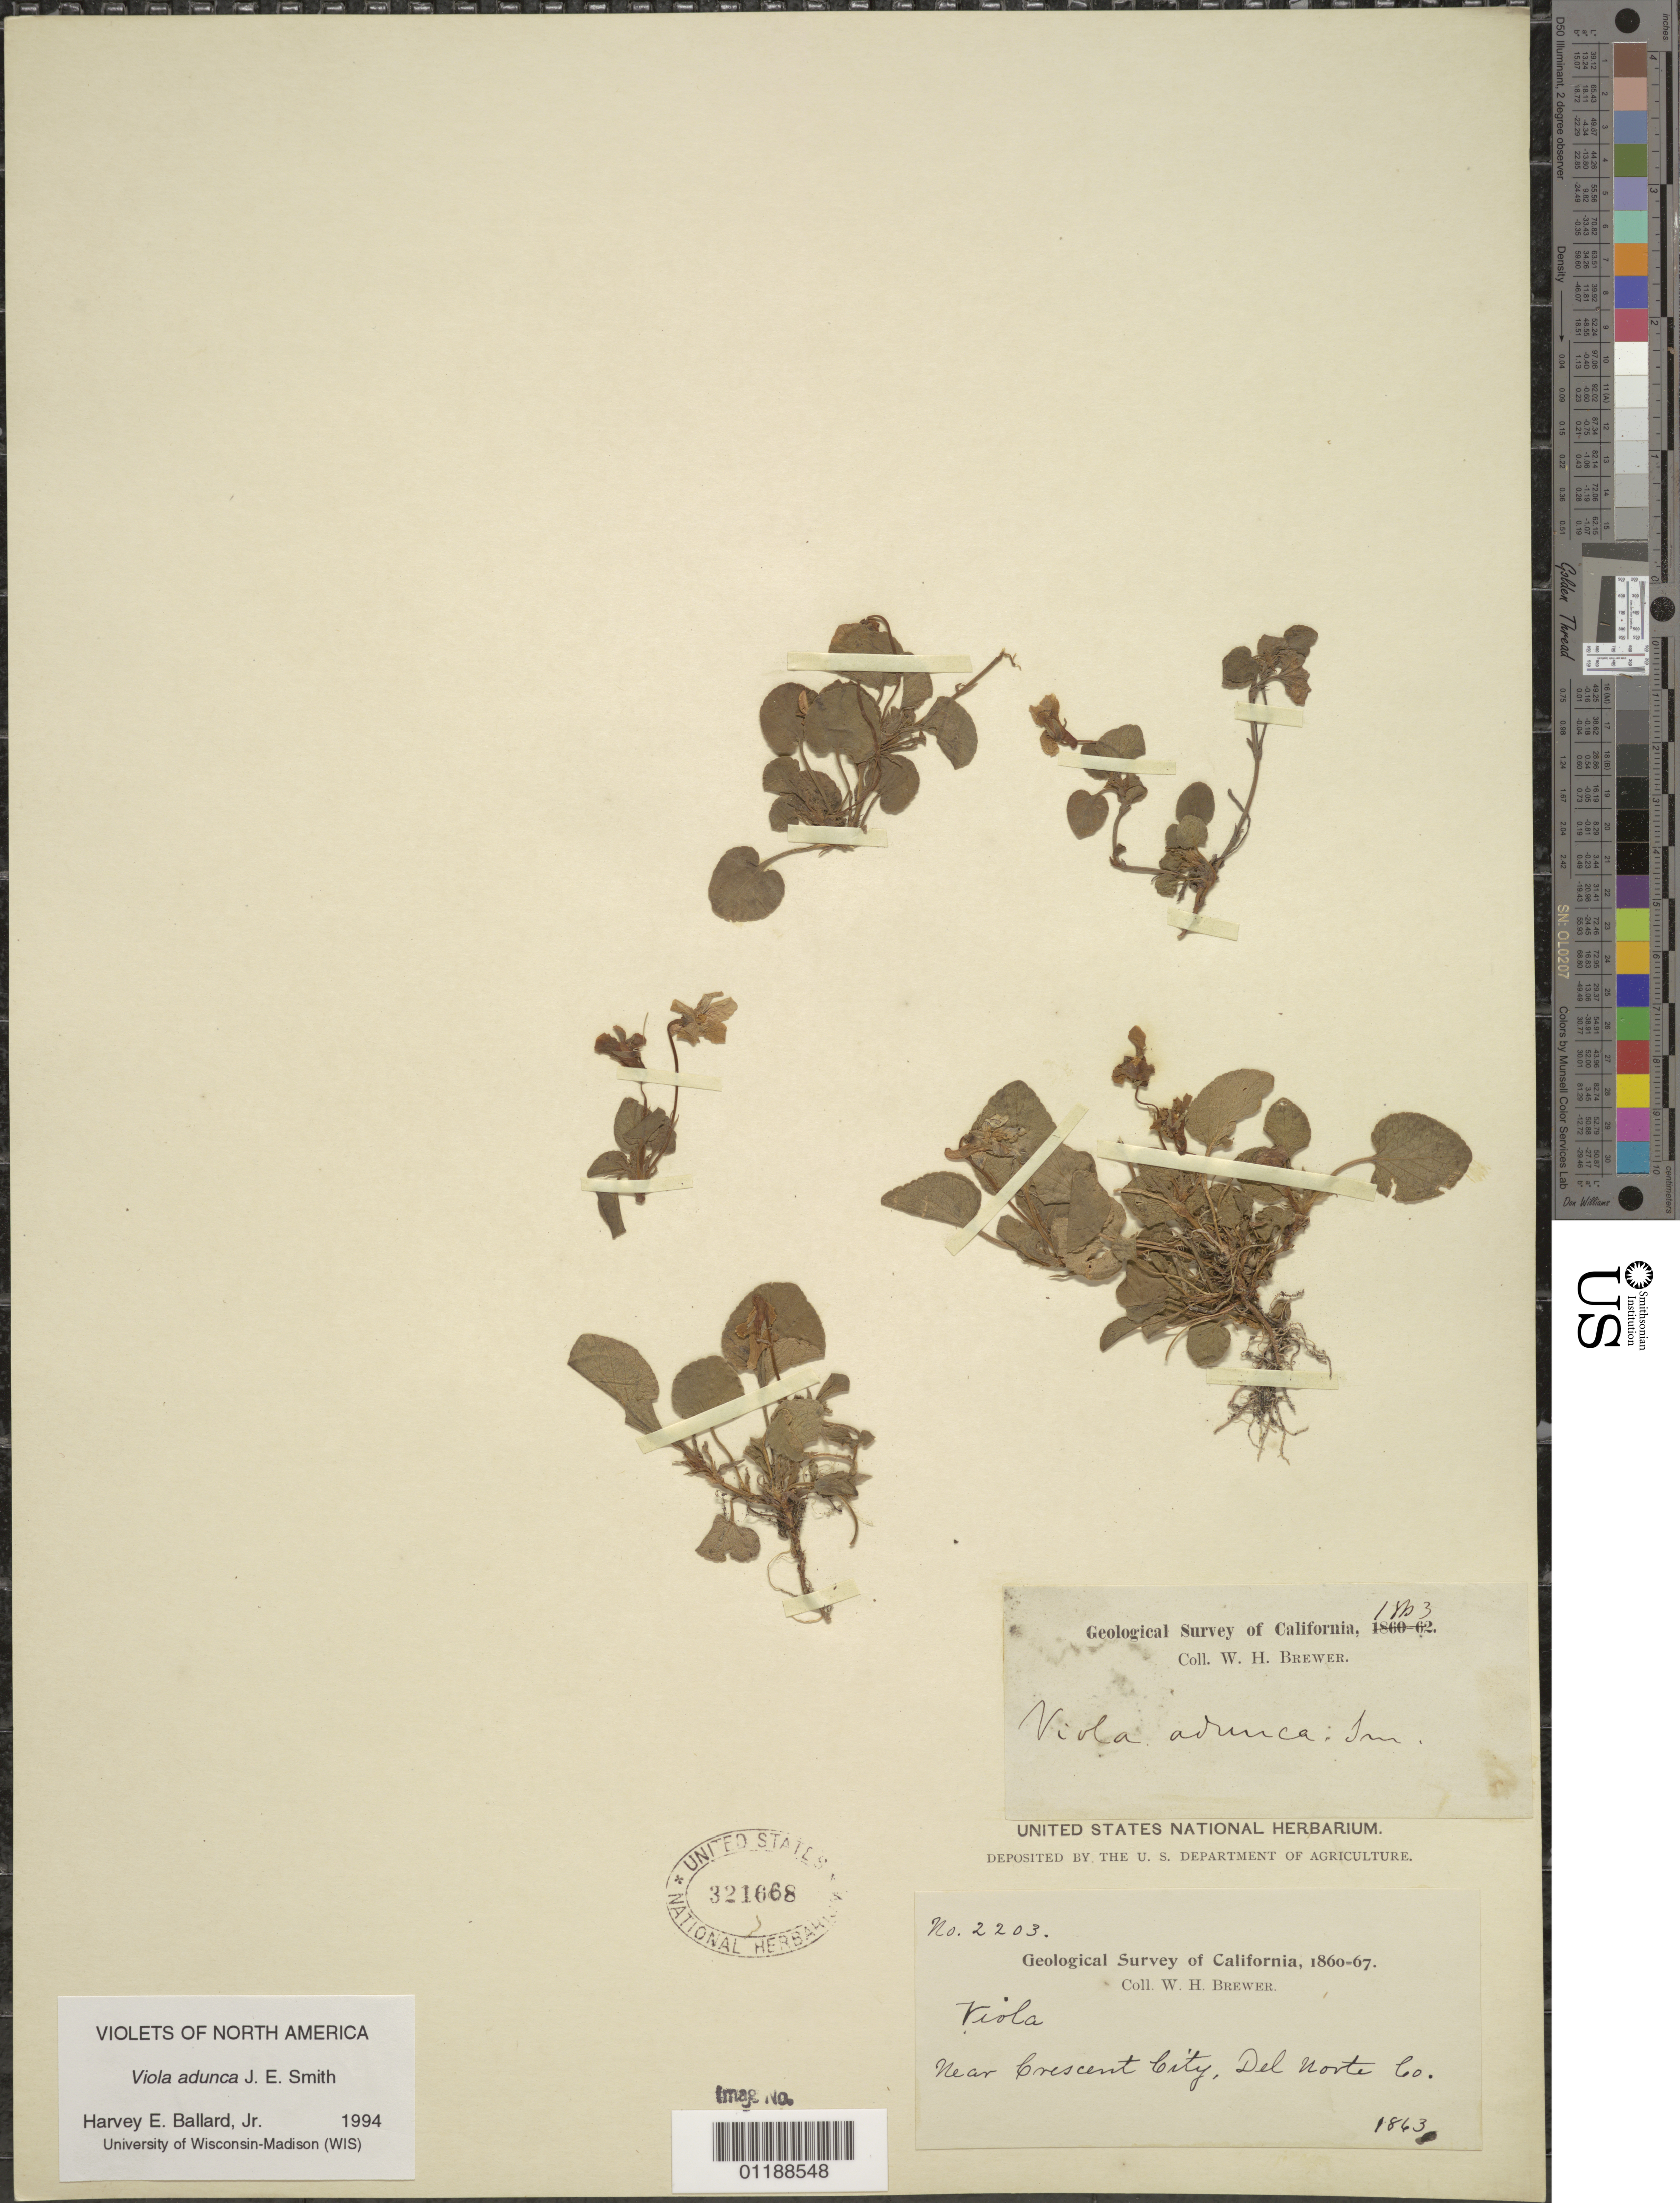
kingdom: Plantae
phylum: Tracheophyta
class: Magnoliopsida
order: Malpighiales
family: Violaceae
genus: Viola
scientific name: Viola adunca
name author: Sm.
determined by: Ballard, Harvey E.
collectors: W. H. Brewer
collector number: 2203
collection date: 1863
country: United States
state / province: California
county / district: Del Norte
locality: near Crescent City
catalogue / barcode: US 321668